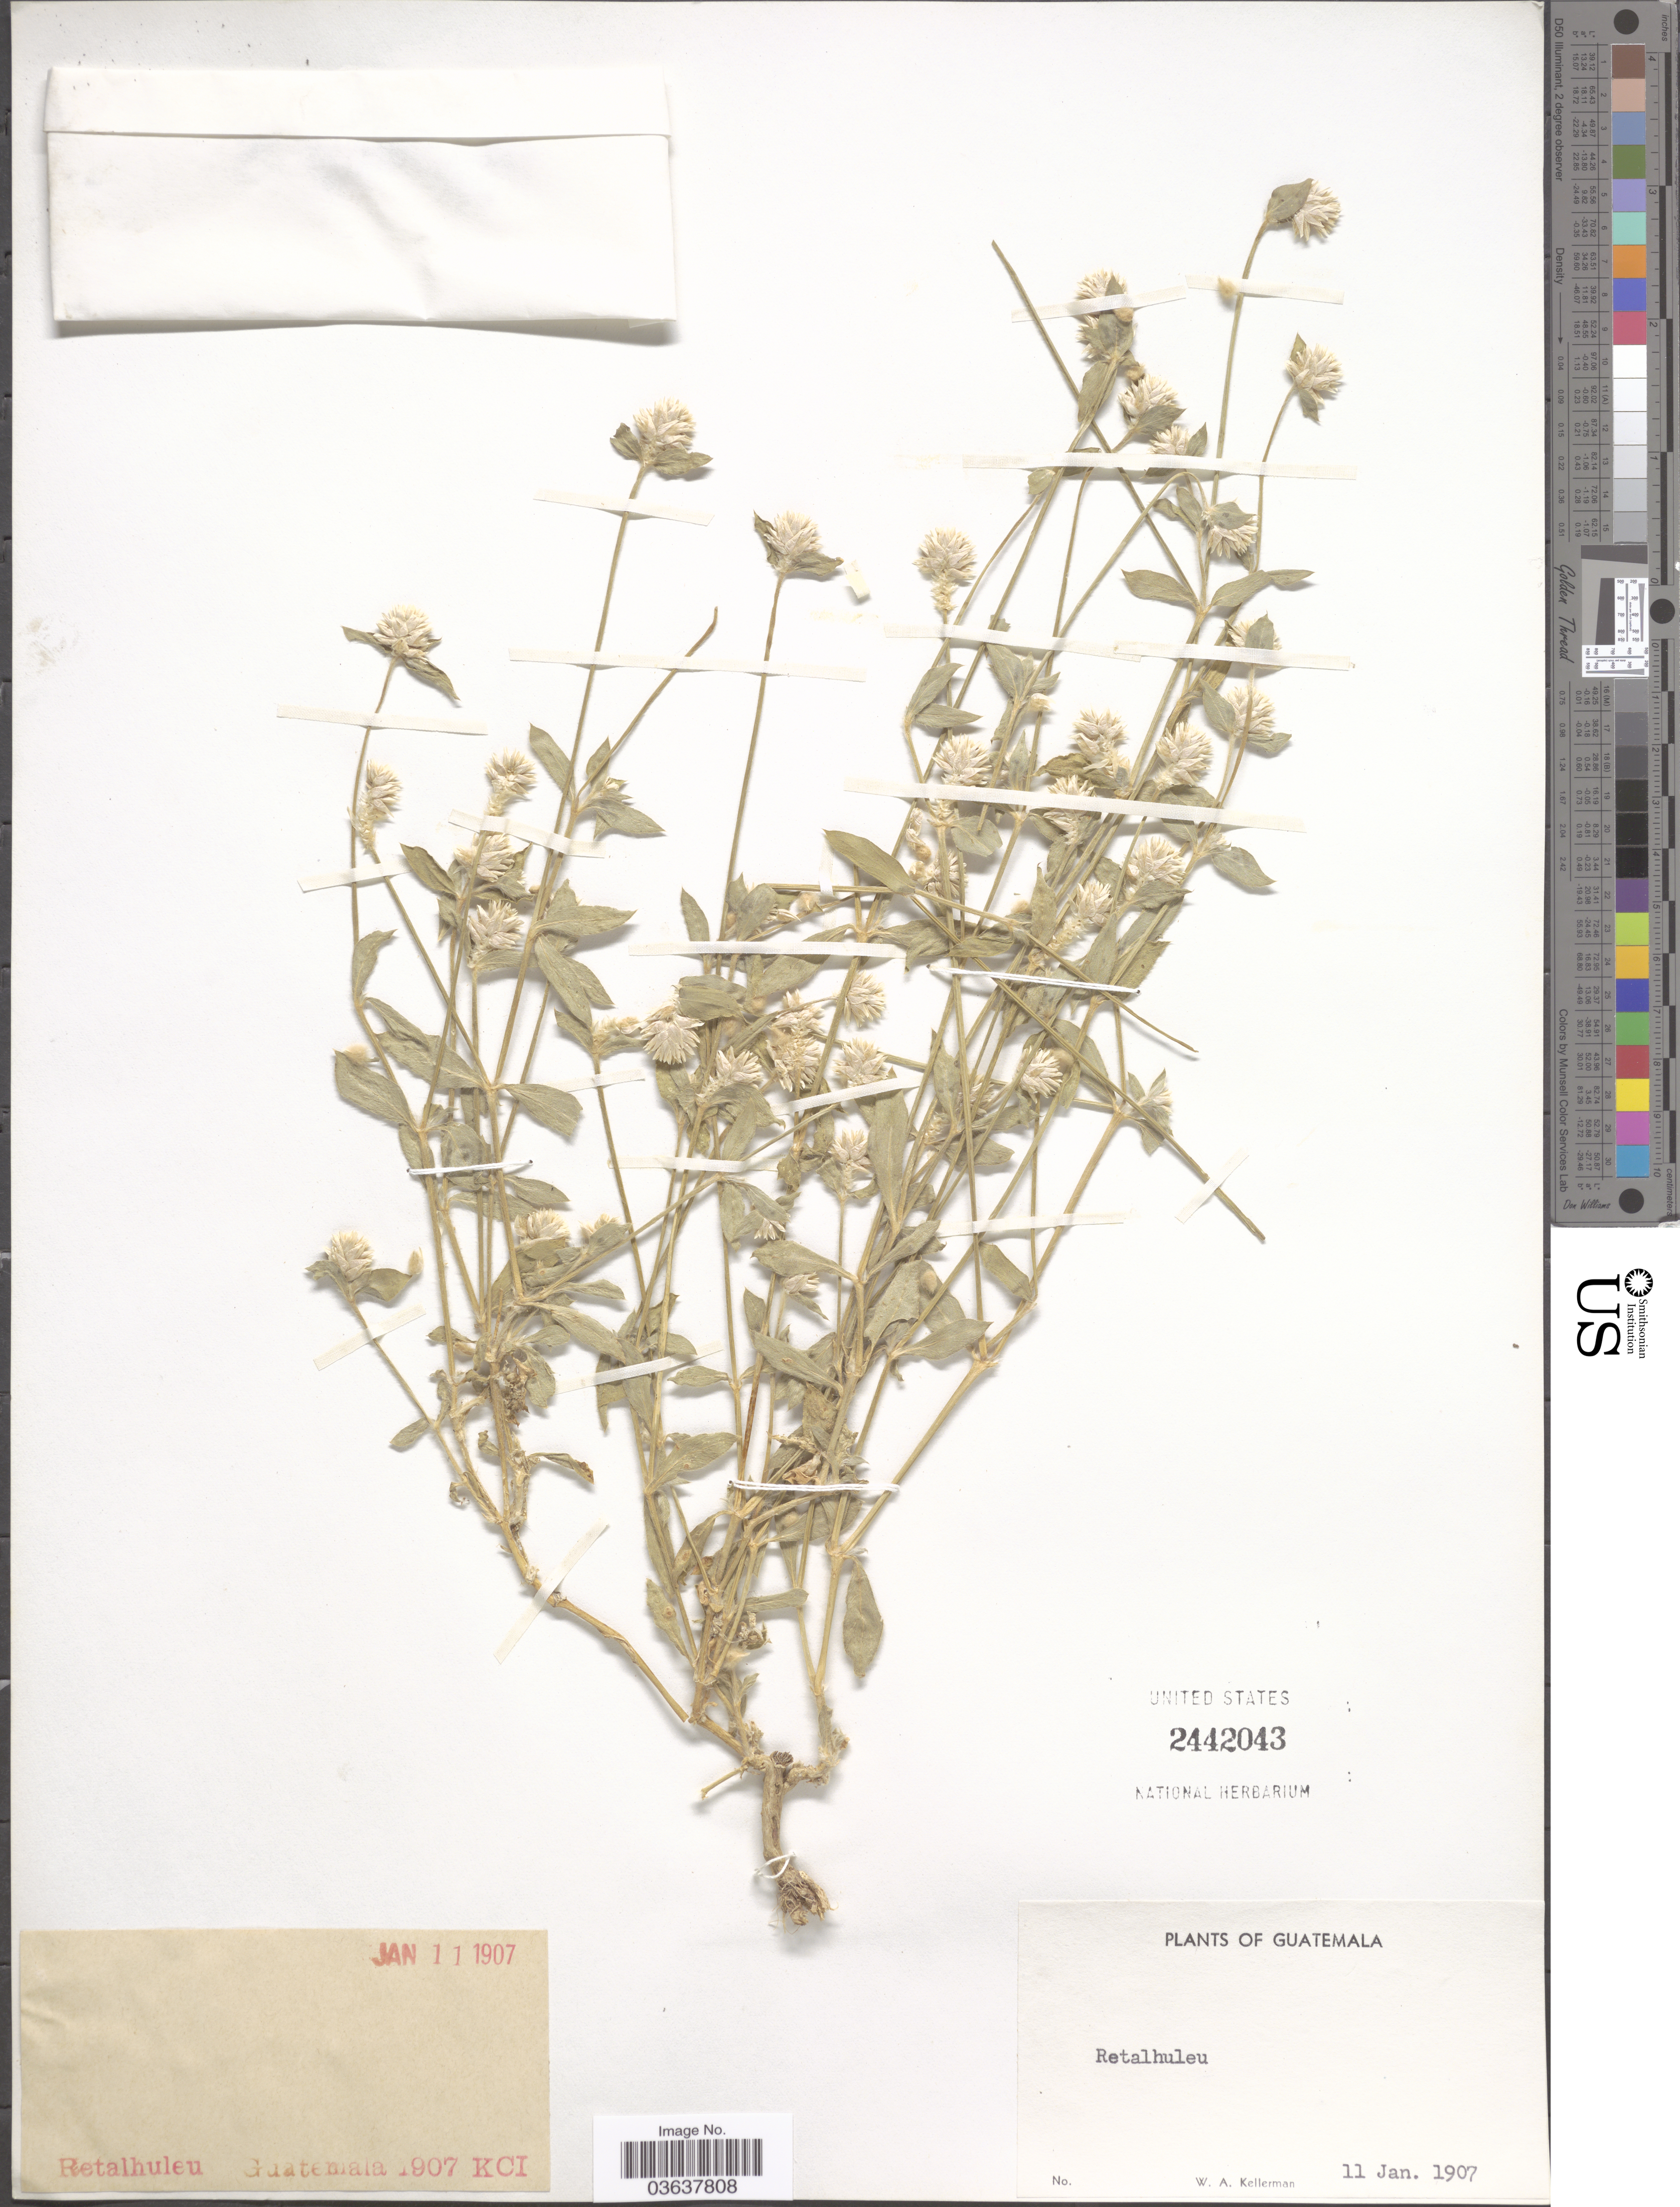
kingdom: Plantae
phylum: Tracheophyta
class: Magnoliopsida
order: Caryophyllales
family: Amaranthaceae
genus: Gomphrena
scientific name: Gomphrena sp.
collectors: W. Kellerman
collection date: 1907-01-11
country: Guatemala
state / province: Retalhuleu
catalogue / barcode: US 2442043